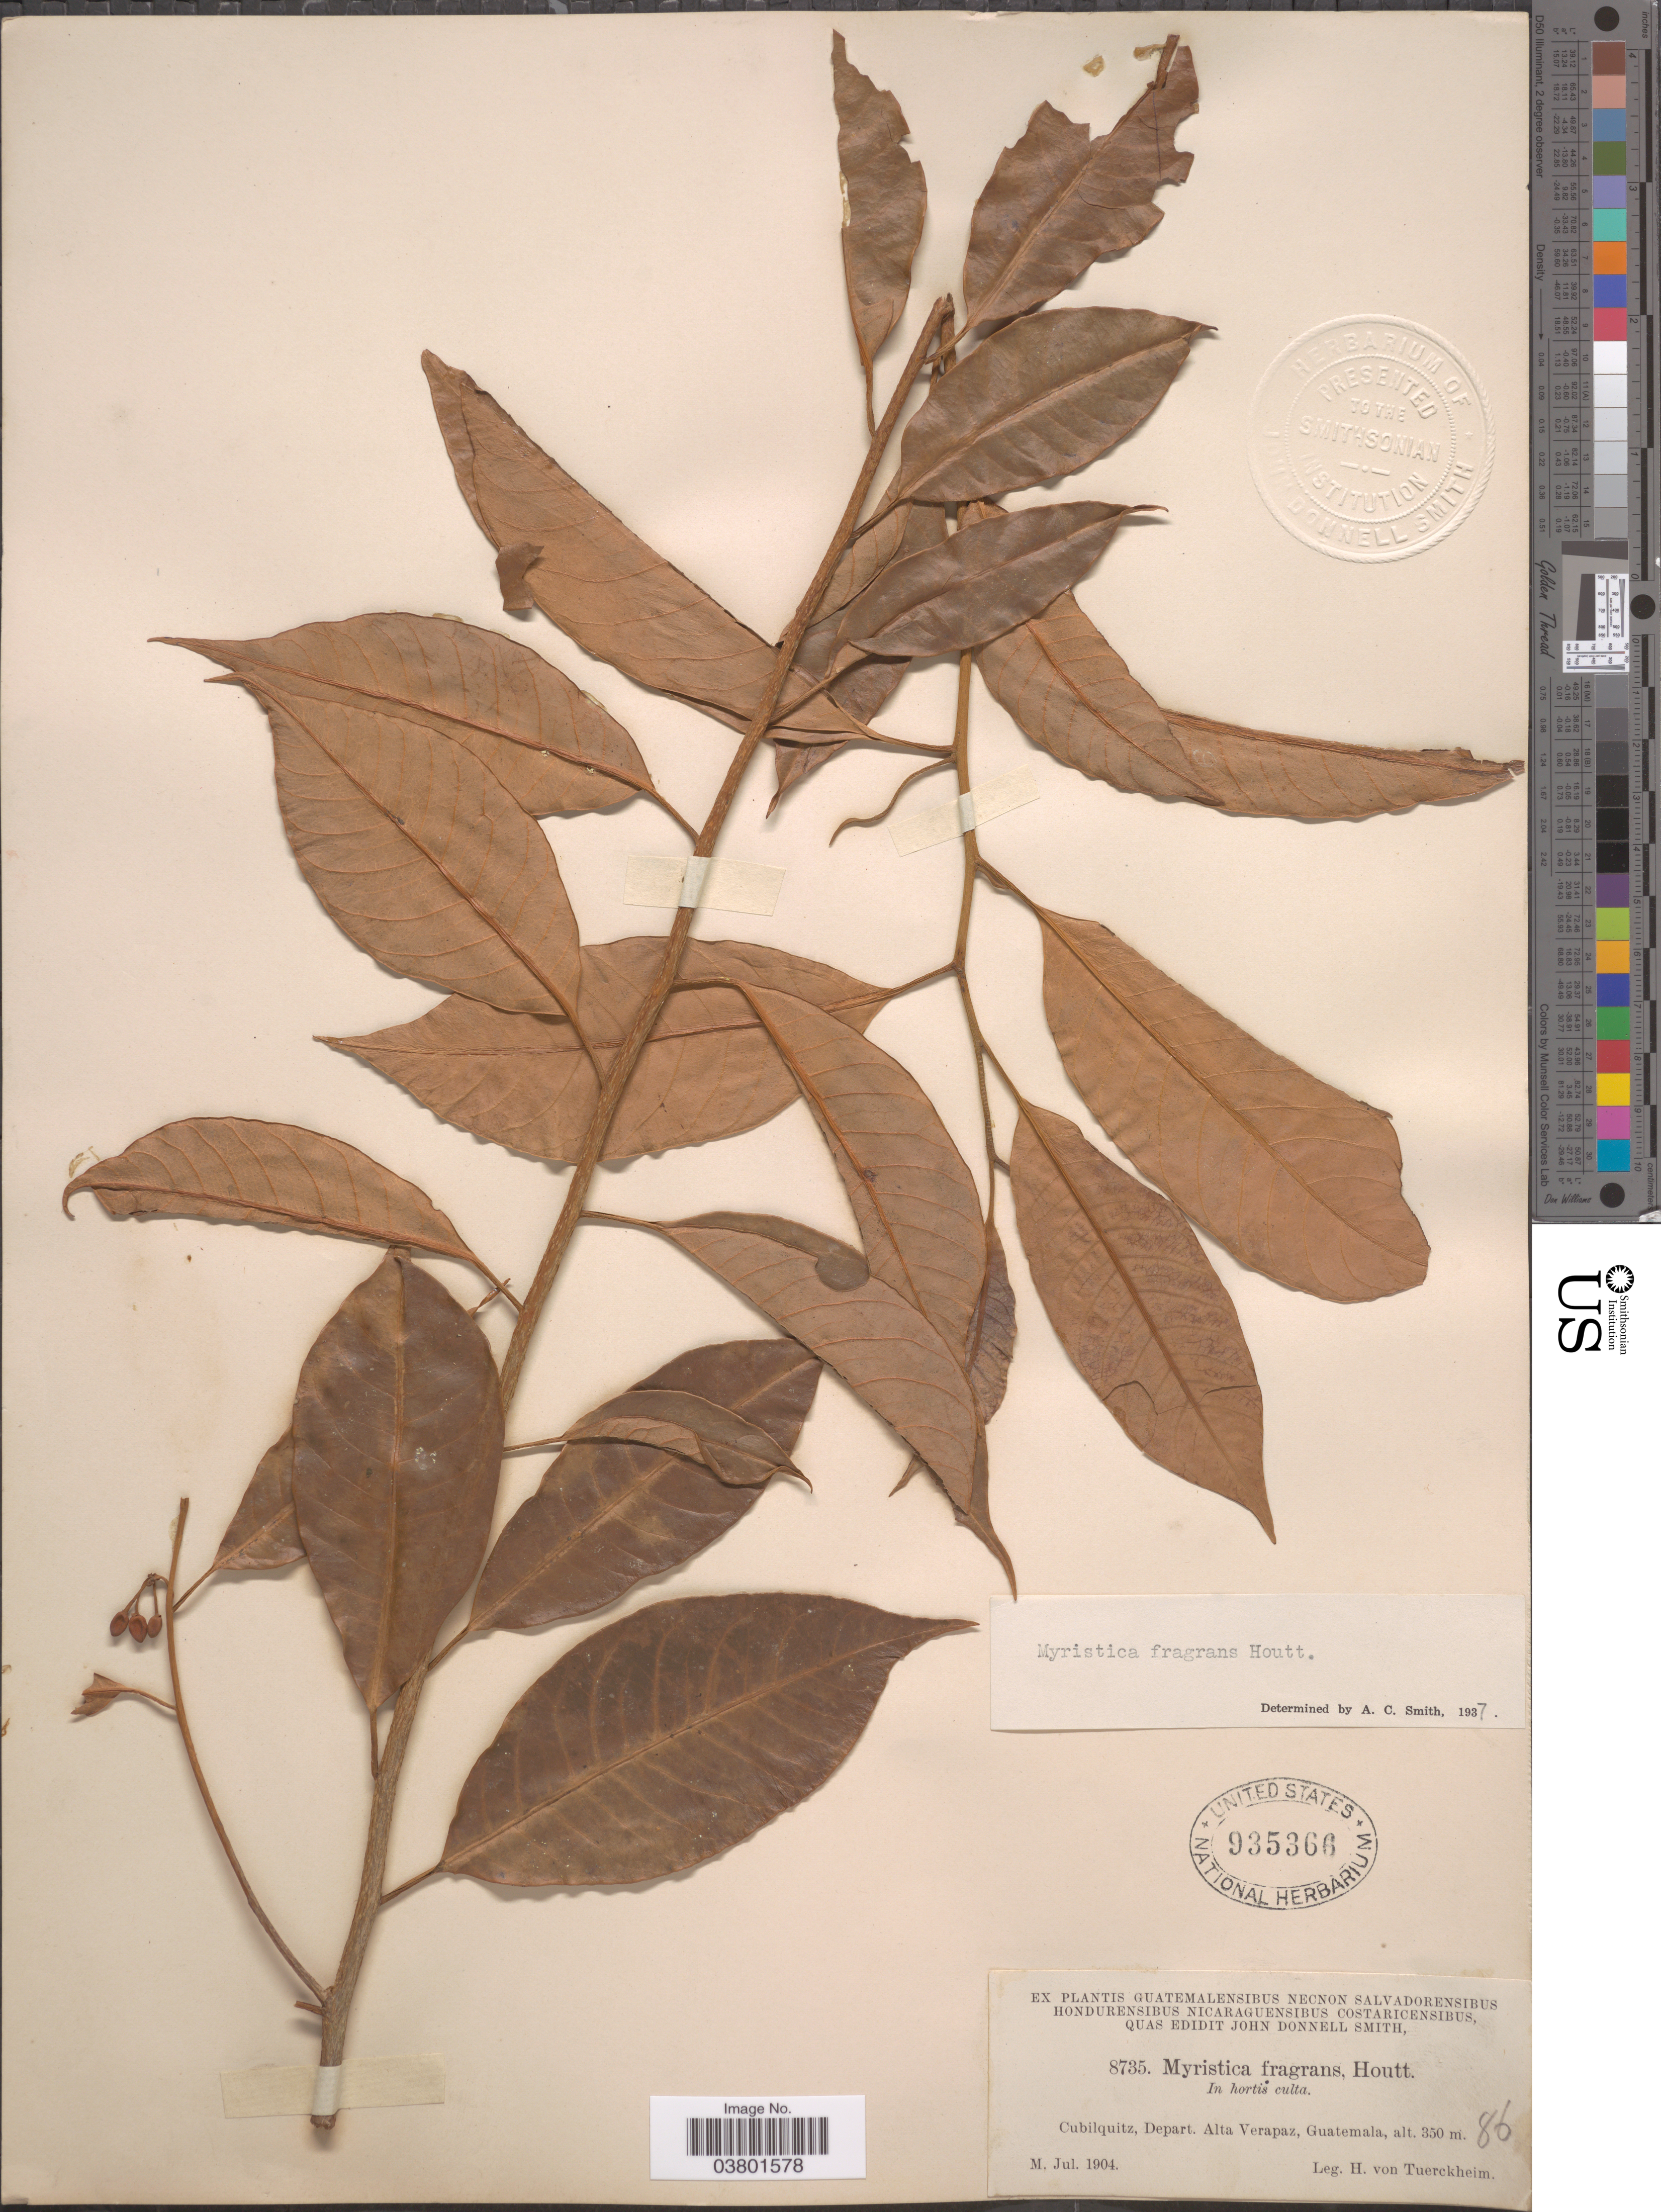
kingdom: Plantae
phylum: Tracheophyta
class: Magnoliopsida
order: Magnoliales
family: Myristicaceae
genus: Myristica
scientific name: Myristica fragrans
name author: Houtt.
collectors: H. von Türckheim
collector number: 8735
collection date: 1904-07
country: Guatemala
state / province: Alta Verapaz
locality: Cubilquitz, Depart. Alta Verapaz.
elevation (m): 350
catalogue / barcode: US 935366